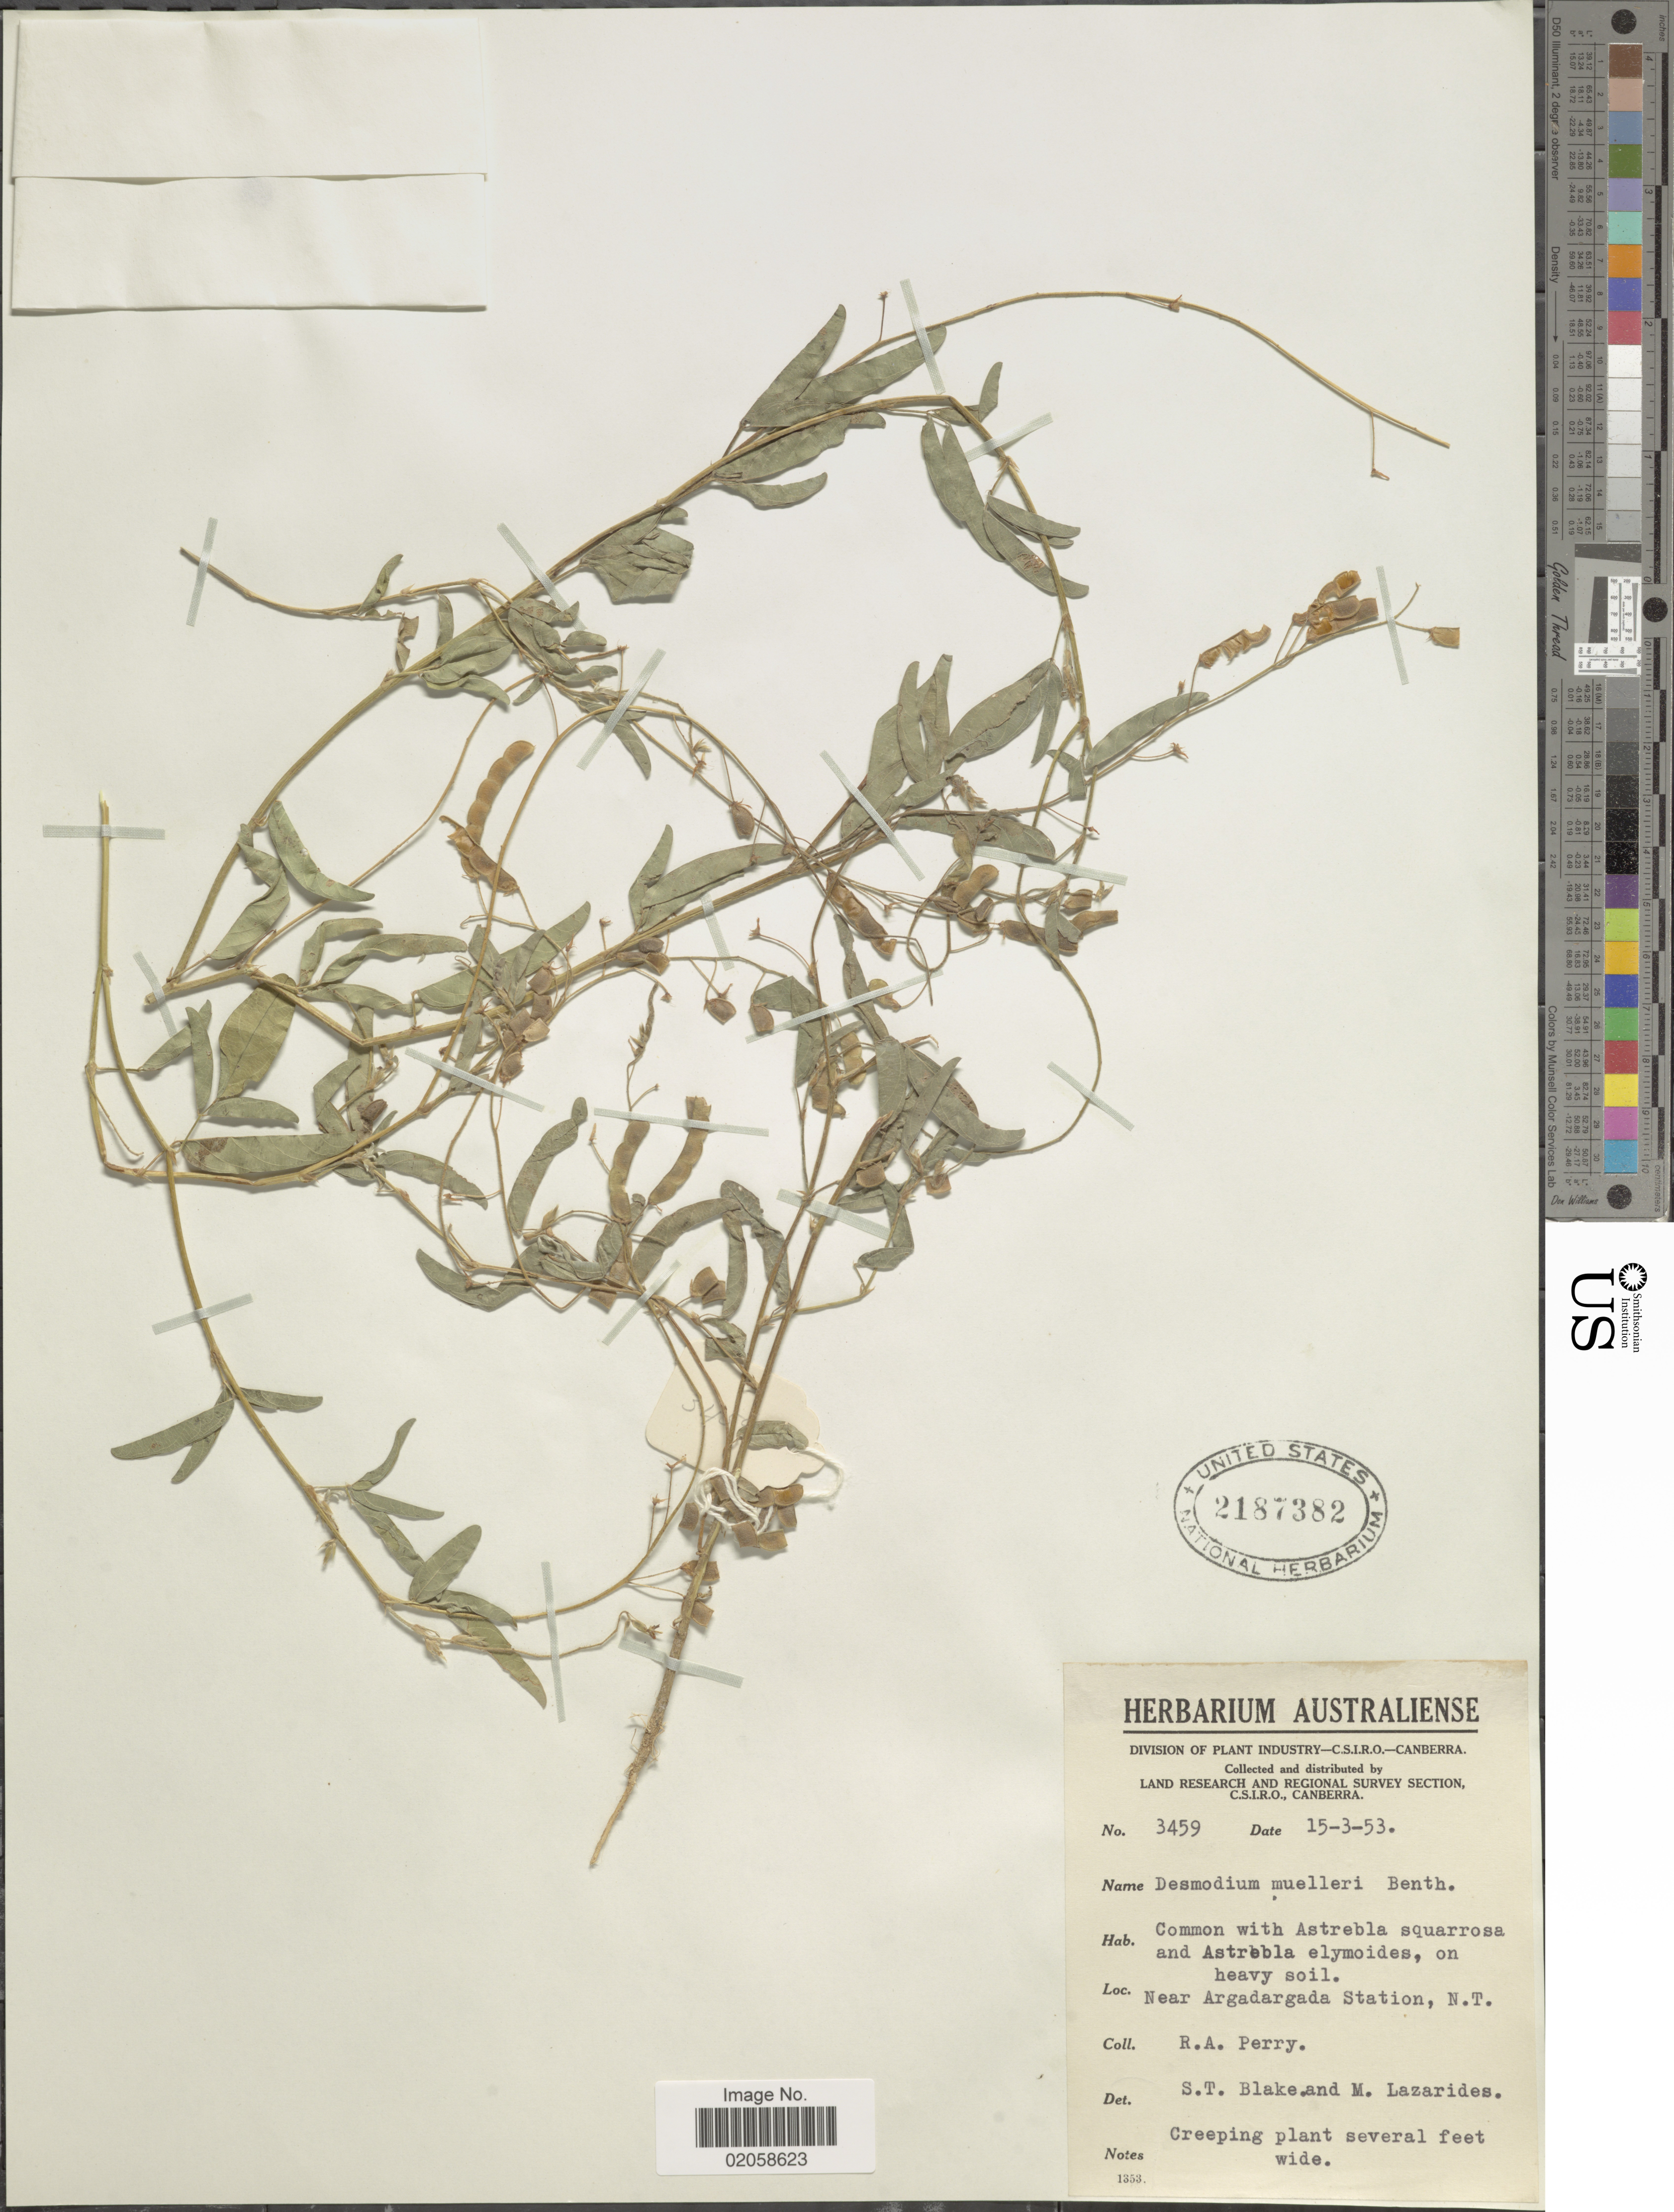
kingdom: Plantae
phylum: Tracheophyta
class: Magnoliopsida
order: Fabales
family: Fabaceae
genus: Grona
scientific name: Grona muelleri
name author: (Benth.) H. Ohashi & K. Ohashi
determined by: Strong, Mark T., (BOT), Smithsonian Institution - National Museum of Natural History (UNITED STATES)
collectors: Perry, R. A.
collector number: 3459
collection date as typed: Transcribed d/m/y: 15/3/53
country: Australia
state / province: Northern Territory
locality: Near Argadargada Station, N. T.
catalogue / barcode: US 2187382